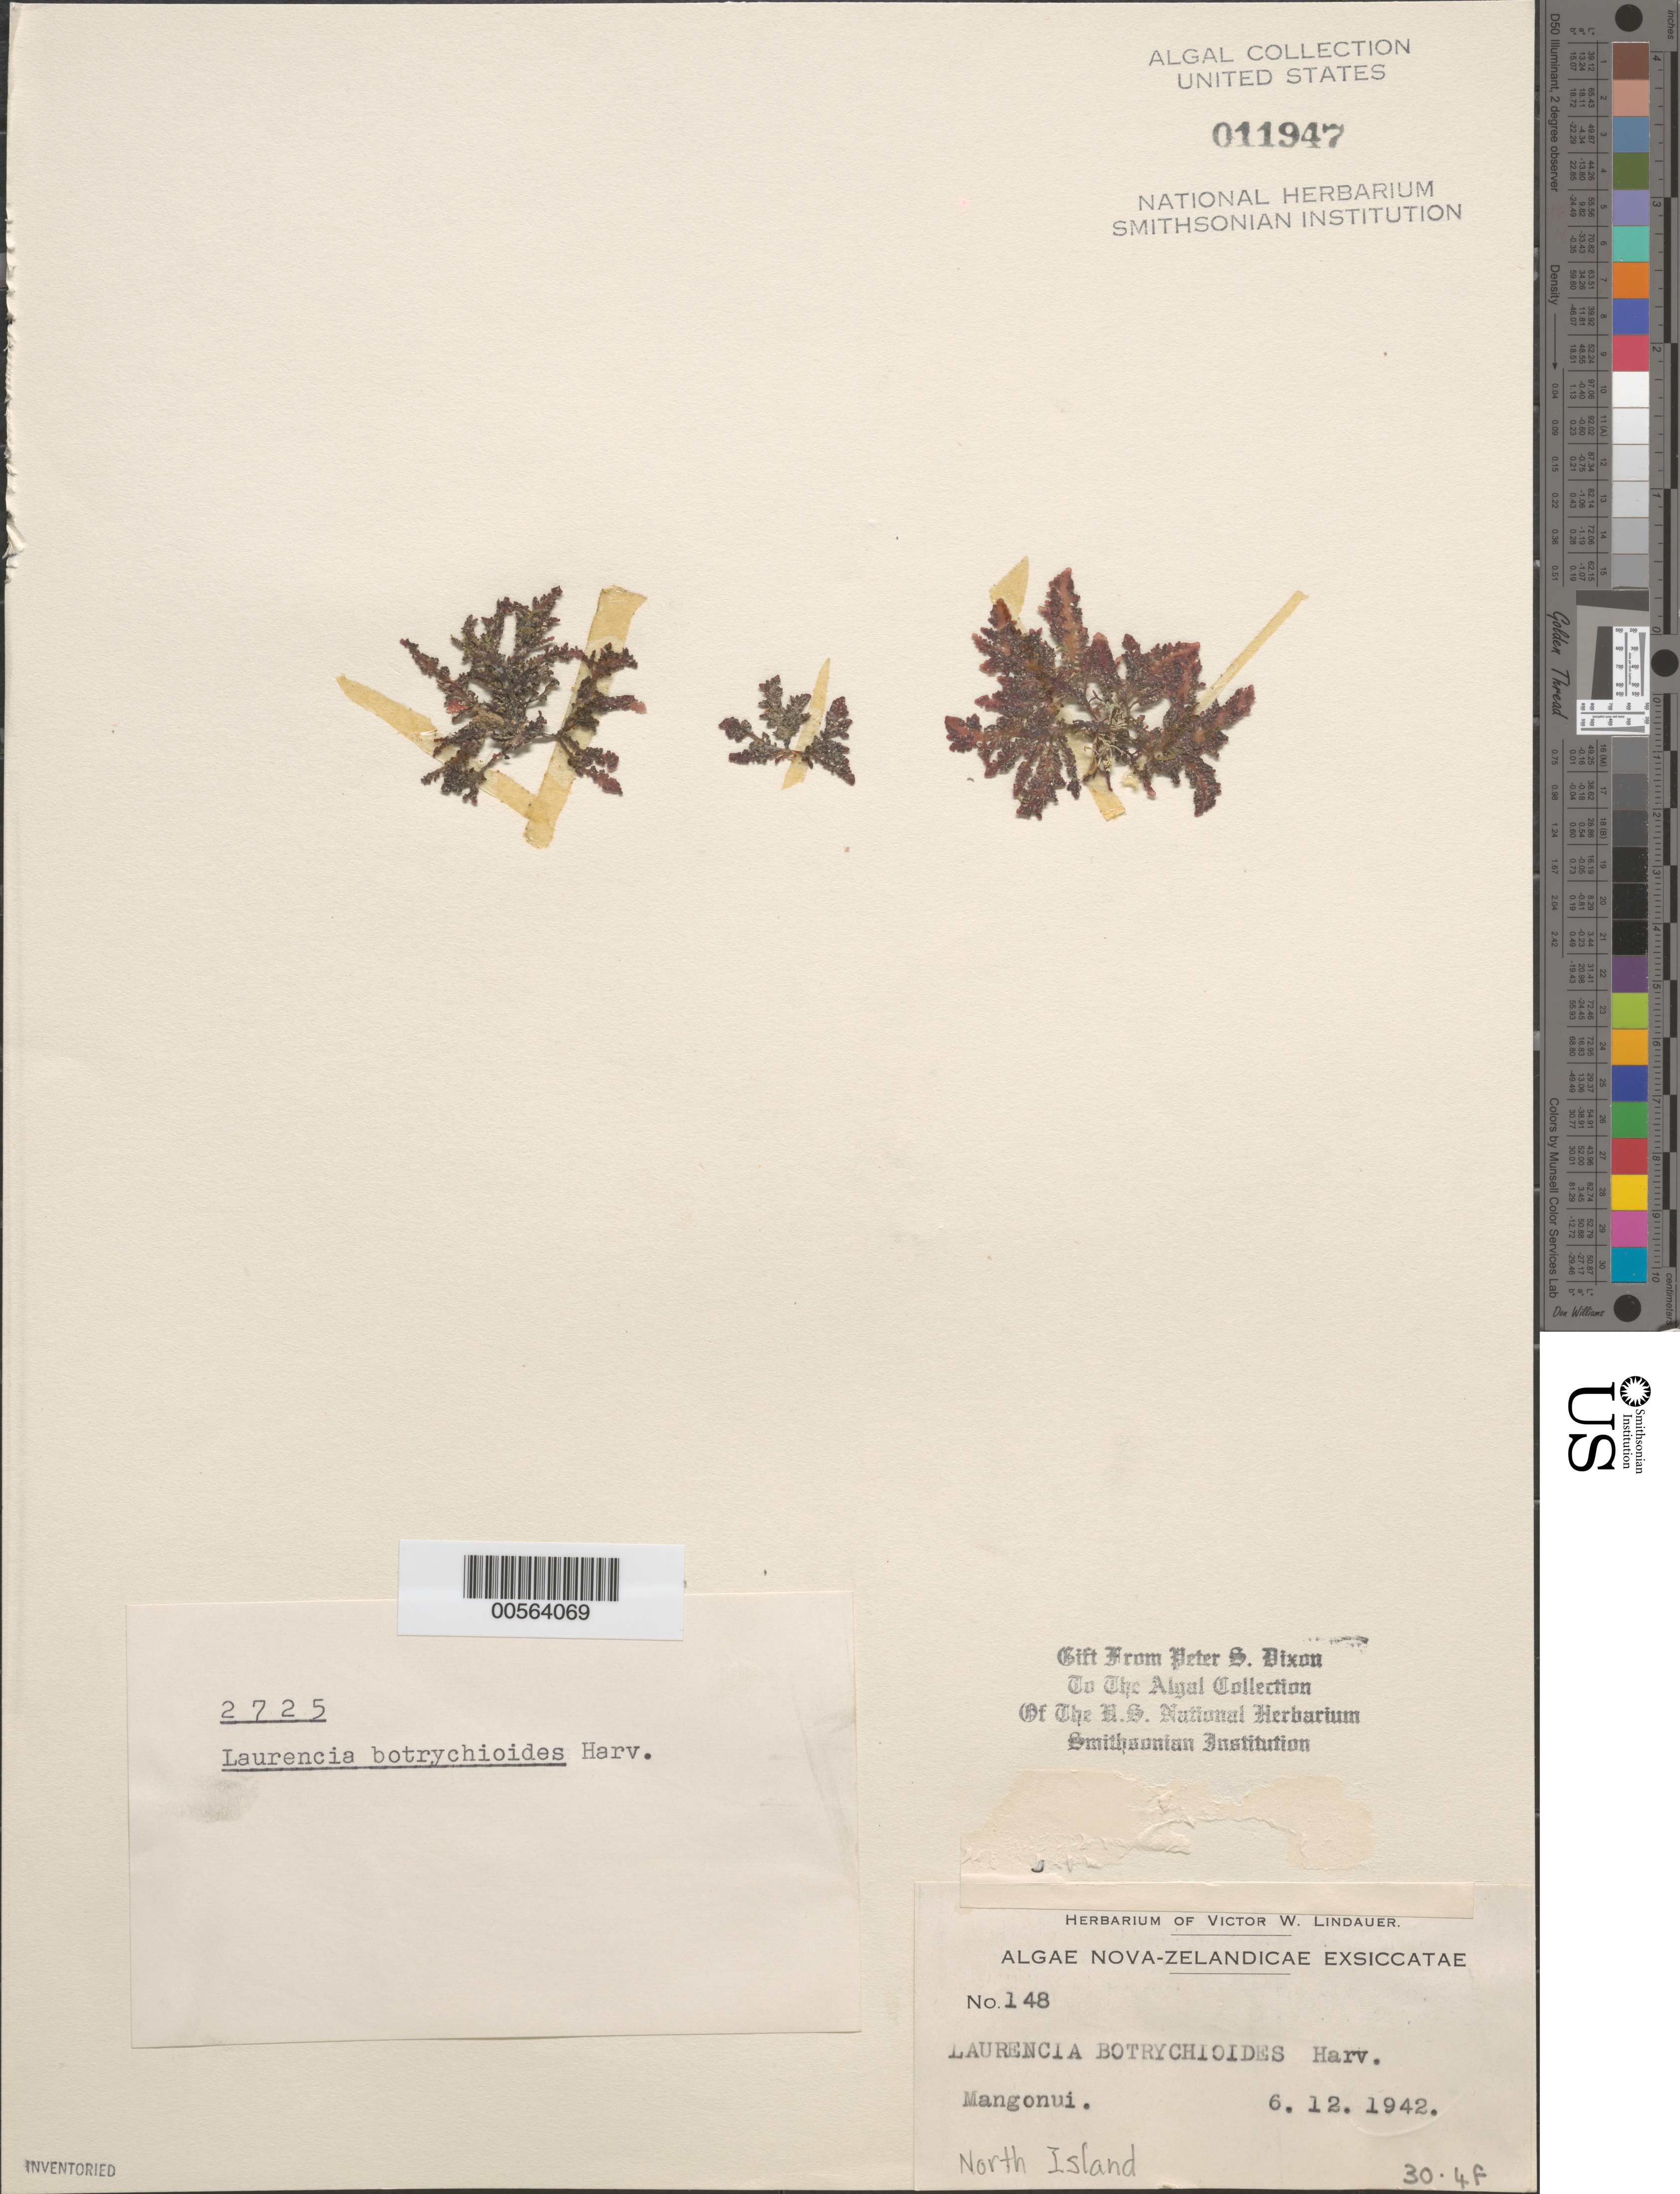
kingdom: Plantae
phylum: Rhodophyta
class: Florideophyceae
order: Ceramiales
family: Rhodomelaceae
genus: Laurencia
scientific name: Laurencia botrychioides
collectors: V. Lindauer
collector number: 148 & PSD 2725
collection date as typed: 06 Dec 1942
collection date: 1942-12-06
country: New Zealand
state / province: Northland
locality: Mangonui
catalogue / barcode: US 11947